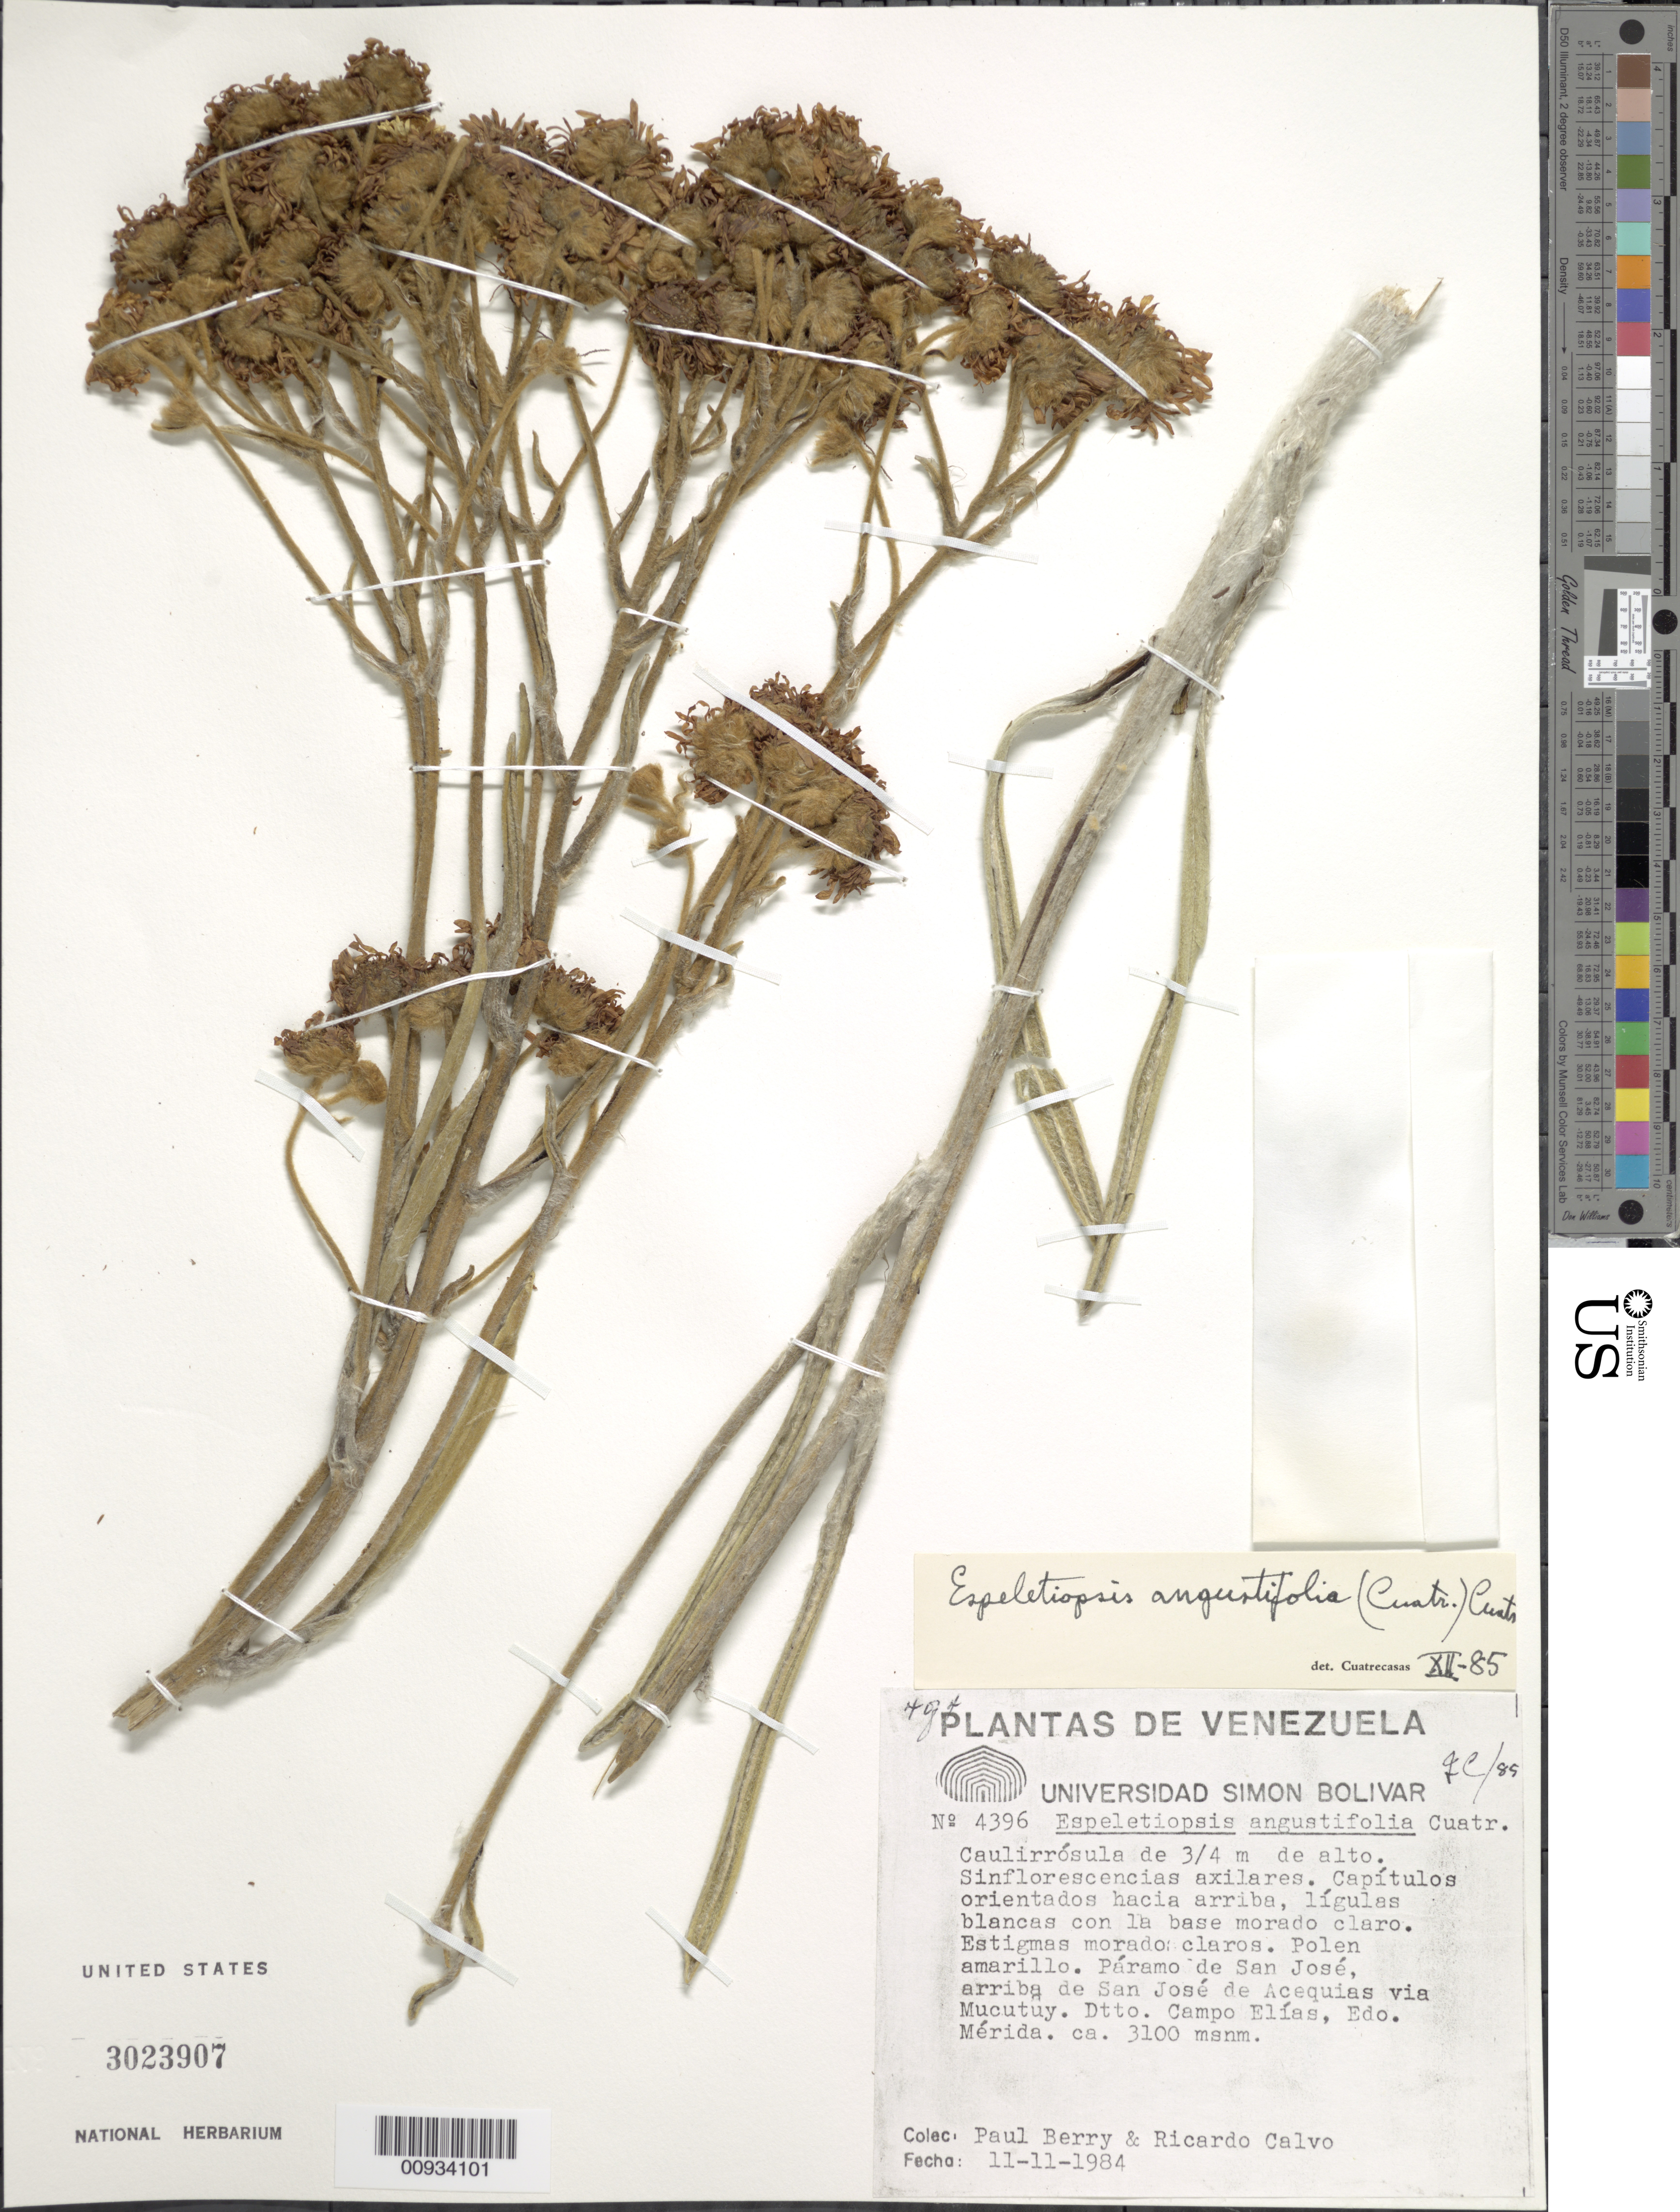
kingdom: Plantae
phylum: Tracheophyta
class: Magnoliopsida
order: Asterales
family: Asteraceae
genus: Espeletiopsis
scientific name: Espeletiopsis angustifolia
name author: (Cuatrec.) Cuatrec.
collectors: P. T. Berry & R. Calvo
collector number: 4396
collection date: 1984-11-11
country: Venezuela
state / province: Mérida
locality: Paramo de San Jose, arriba de San Jose de Acequias via Mucutuy, Dtto. Campo Elias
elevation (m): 3100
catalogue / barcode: US 3023907